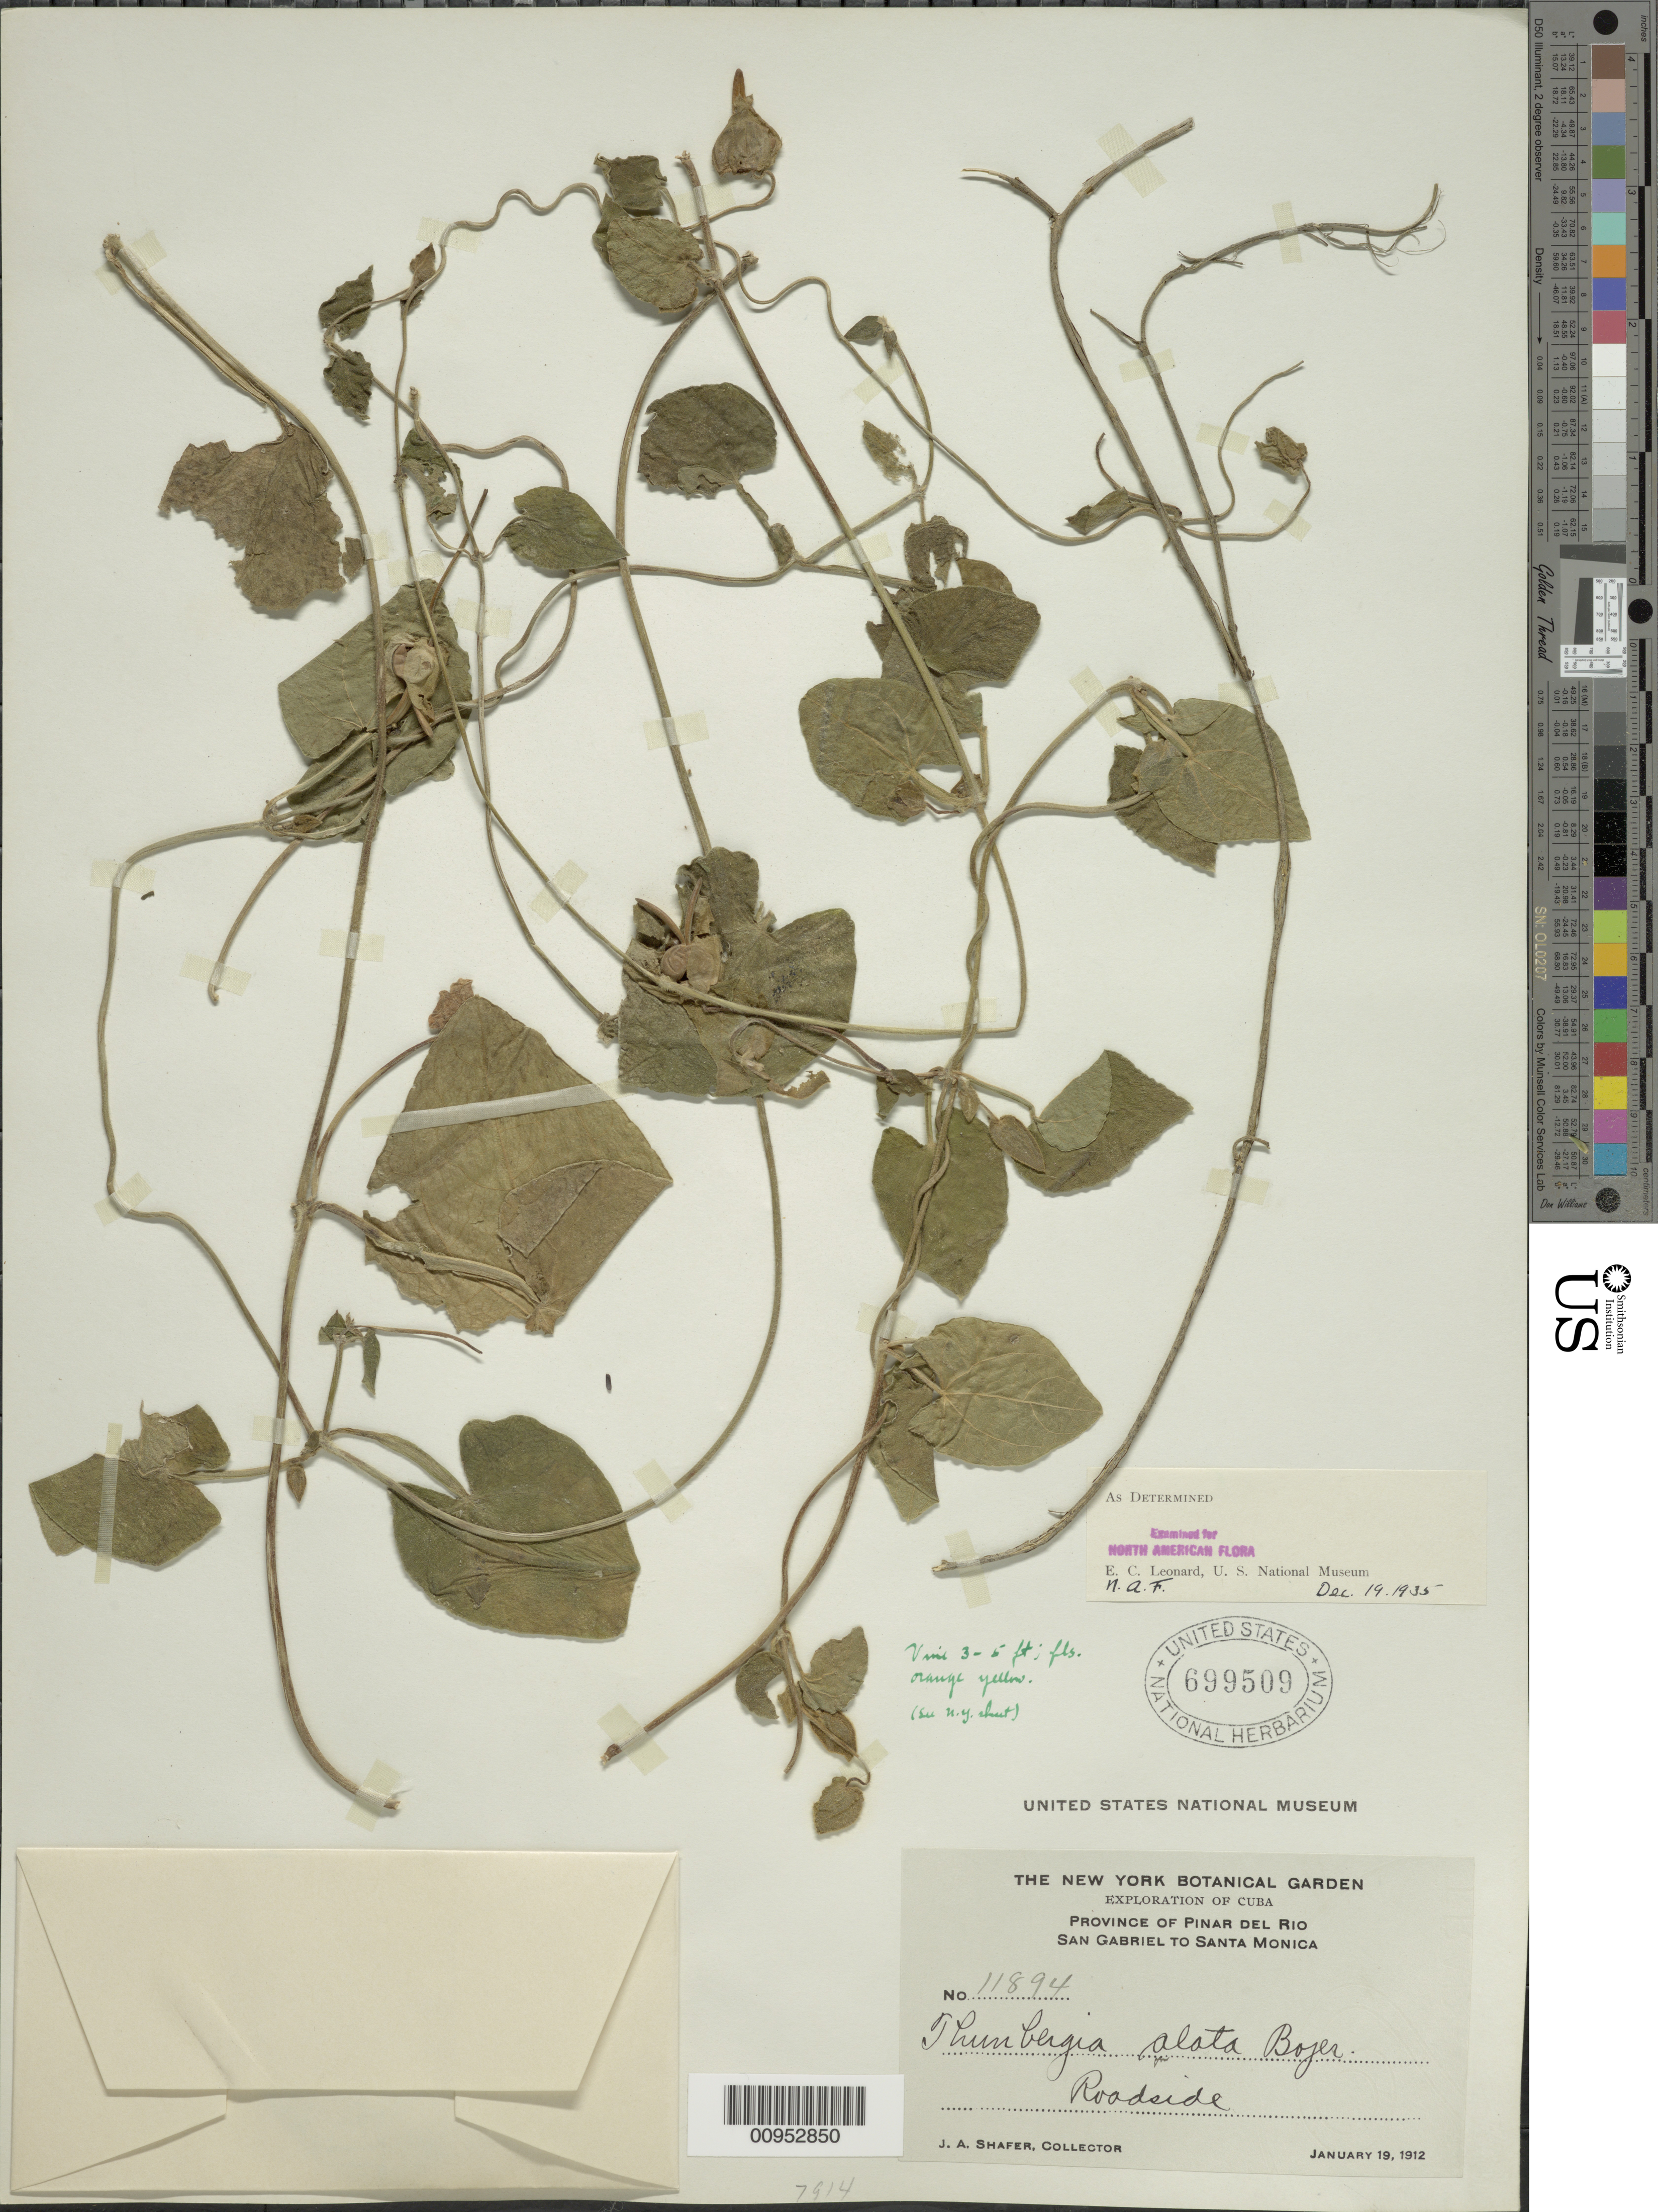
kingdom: Plantae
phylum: Tracheophyta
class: Magnoliopsida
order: Lamiales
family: Acanthaceae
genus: Thunbergia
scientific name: Thunbergia alata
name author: Bojer ex Sims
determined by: Leonard, Emery C., (US)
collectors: J. A. Shafer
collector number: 11894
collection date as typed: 19 Jan 1912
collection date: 1912-01-19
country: Cuba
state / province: Pinar del Rio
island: Cuba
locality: San Gabriel to Santa Monica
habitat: Roadside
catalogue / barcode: US 699509